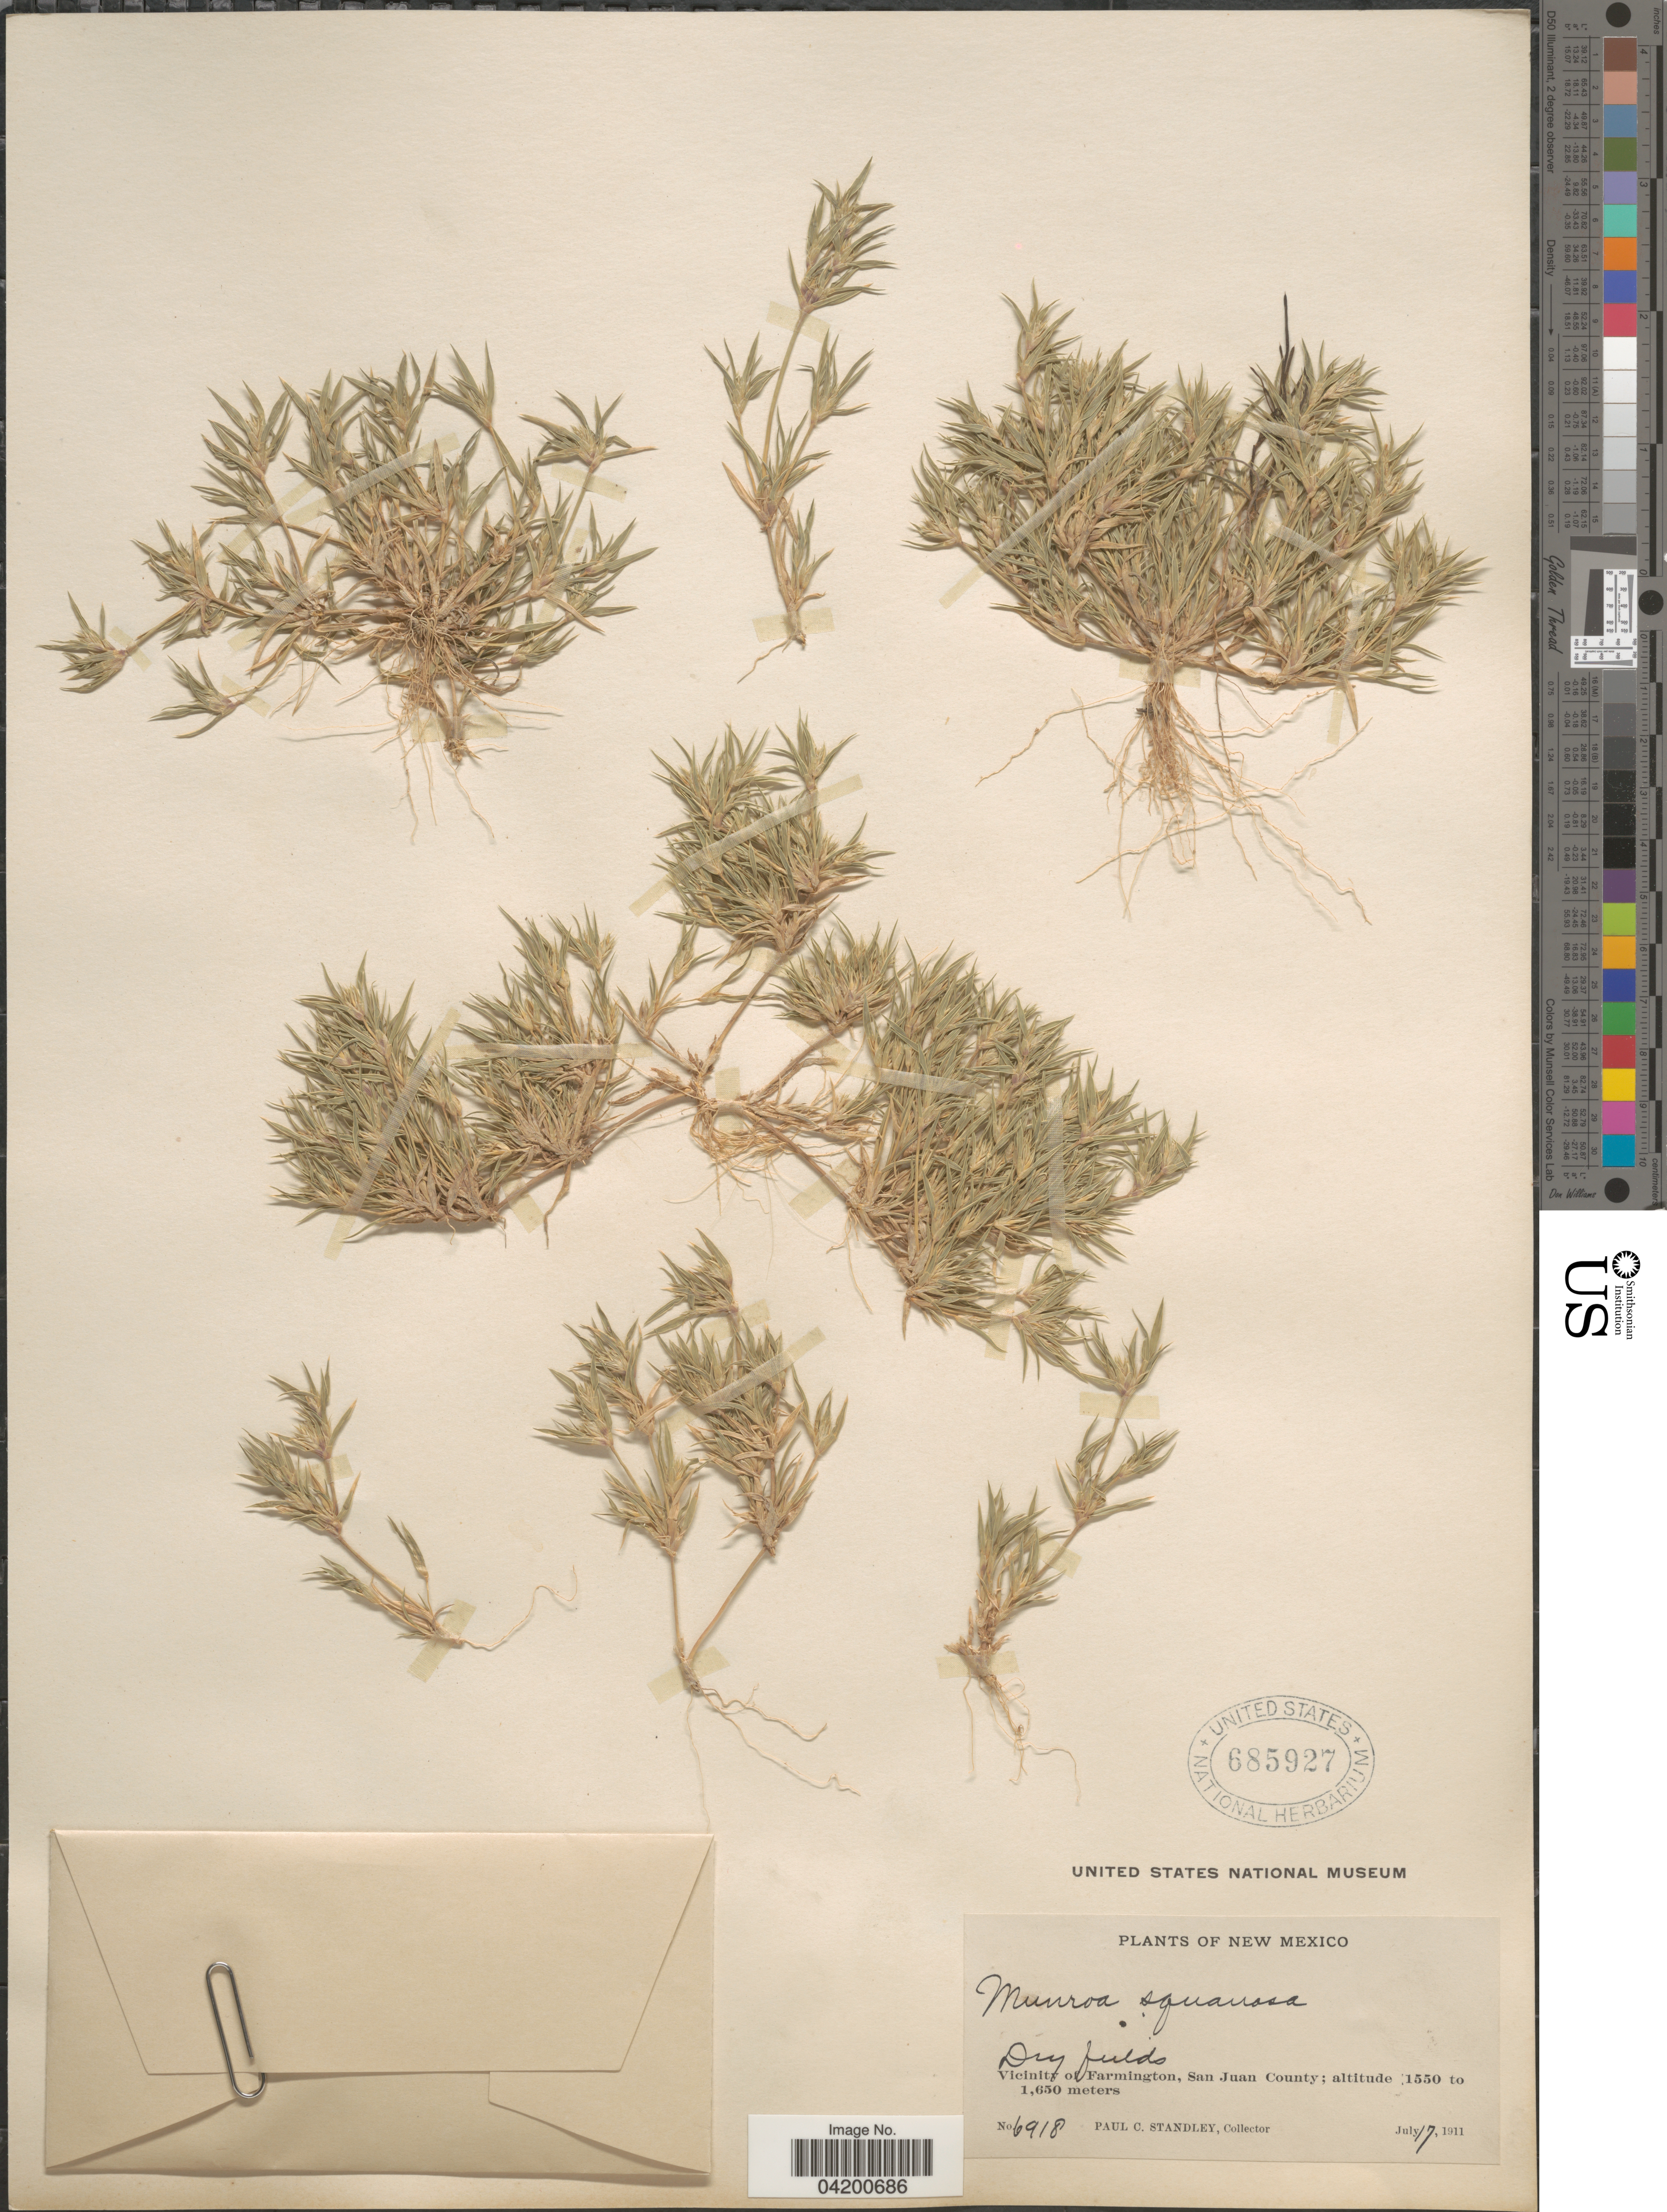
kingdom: Plantae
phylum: Tracheophyta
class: Liliopsida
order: Poales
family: Poaceae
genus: Munroa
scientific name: Munroa squarrosa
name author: (Nutt.) Torr.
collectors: P. C. Standley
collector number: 6918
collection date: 1911-07-17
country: United States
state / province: New Mexico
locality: Vicinity of Farmington, San Juan County.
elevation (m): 1550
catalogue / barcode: US 685927